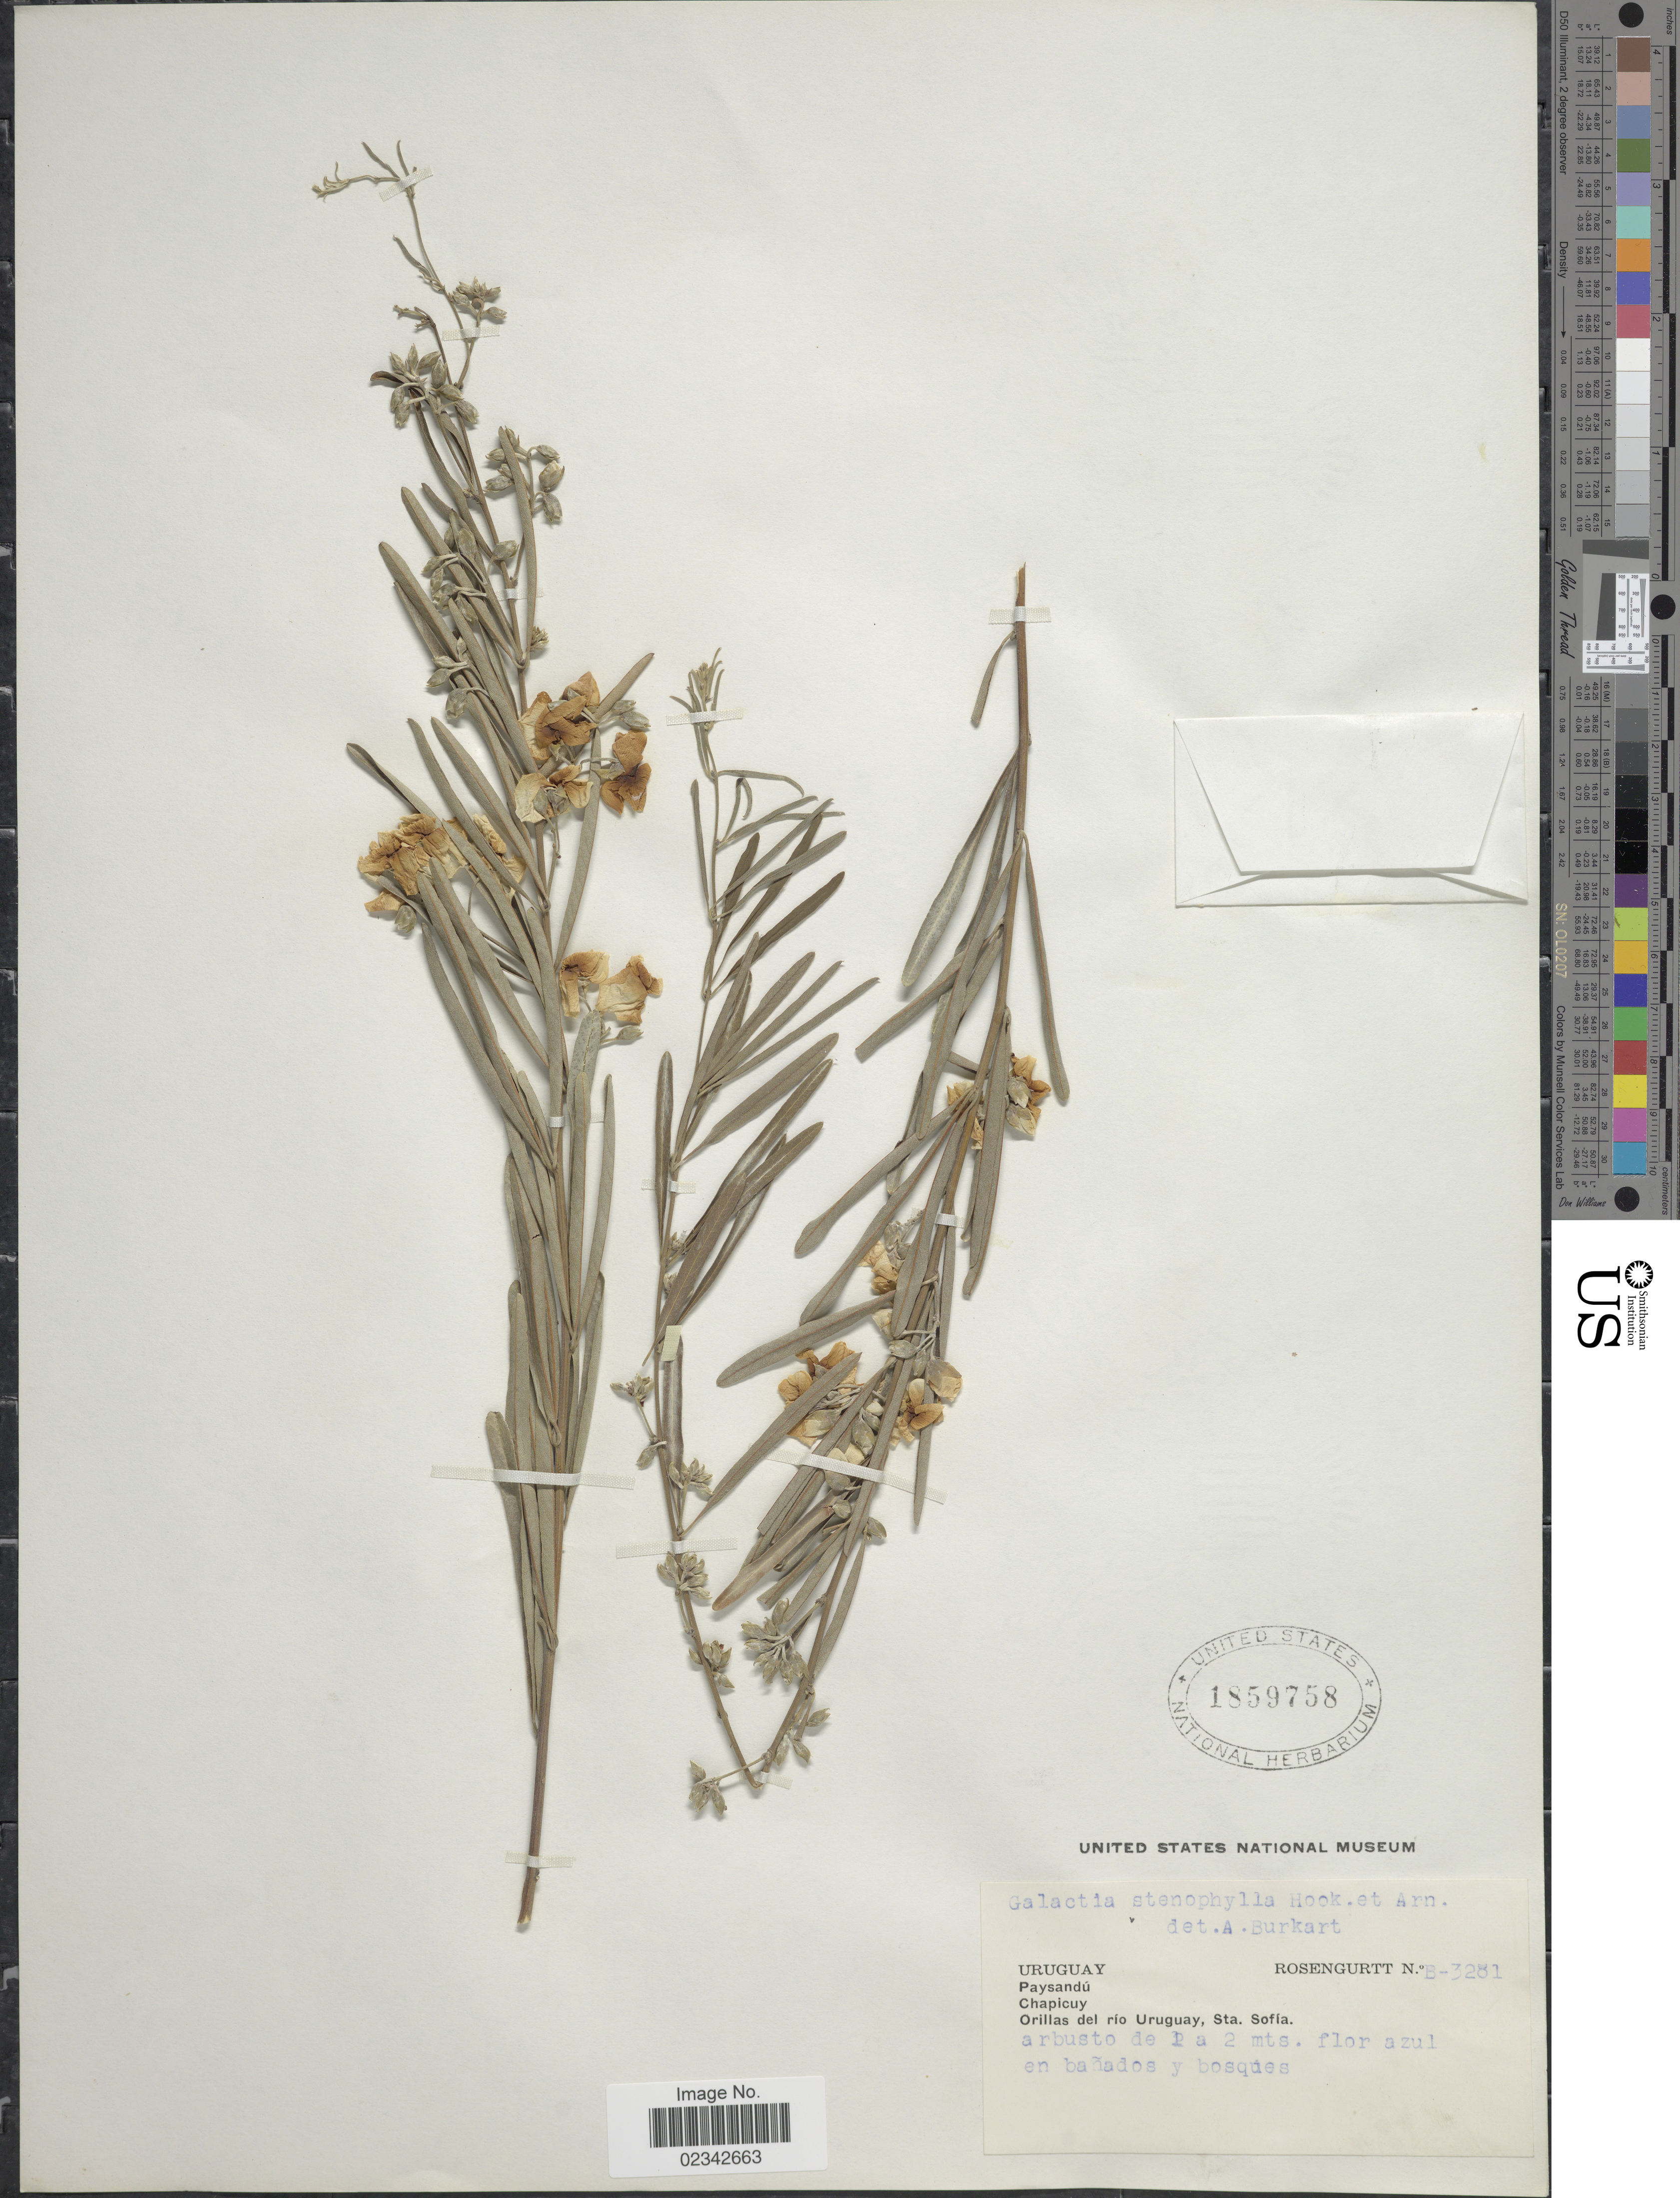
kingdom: Plantae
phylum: Tracheophyta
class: Magnoliopsida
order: Fabales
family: Fabaceae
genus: Collaea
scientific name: Collaea stenophylla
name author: (Hook. & Arn.) Benth.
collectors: Rosengurtt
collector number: B-3281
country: Uruguay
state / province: Paysandu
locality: Chapicuy, Orillas del rio Uruguay, Sta. Sofia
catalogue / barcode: US 1859758